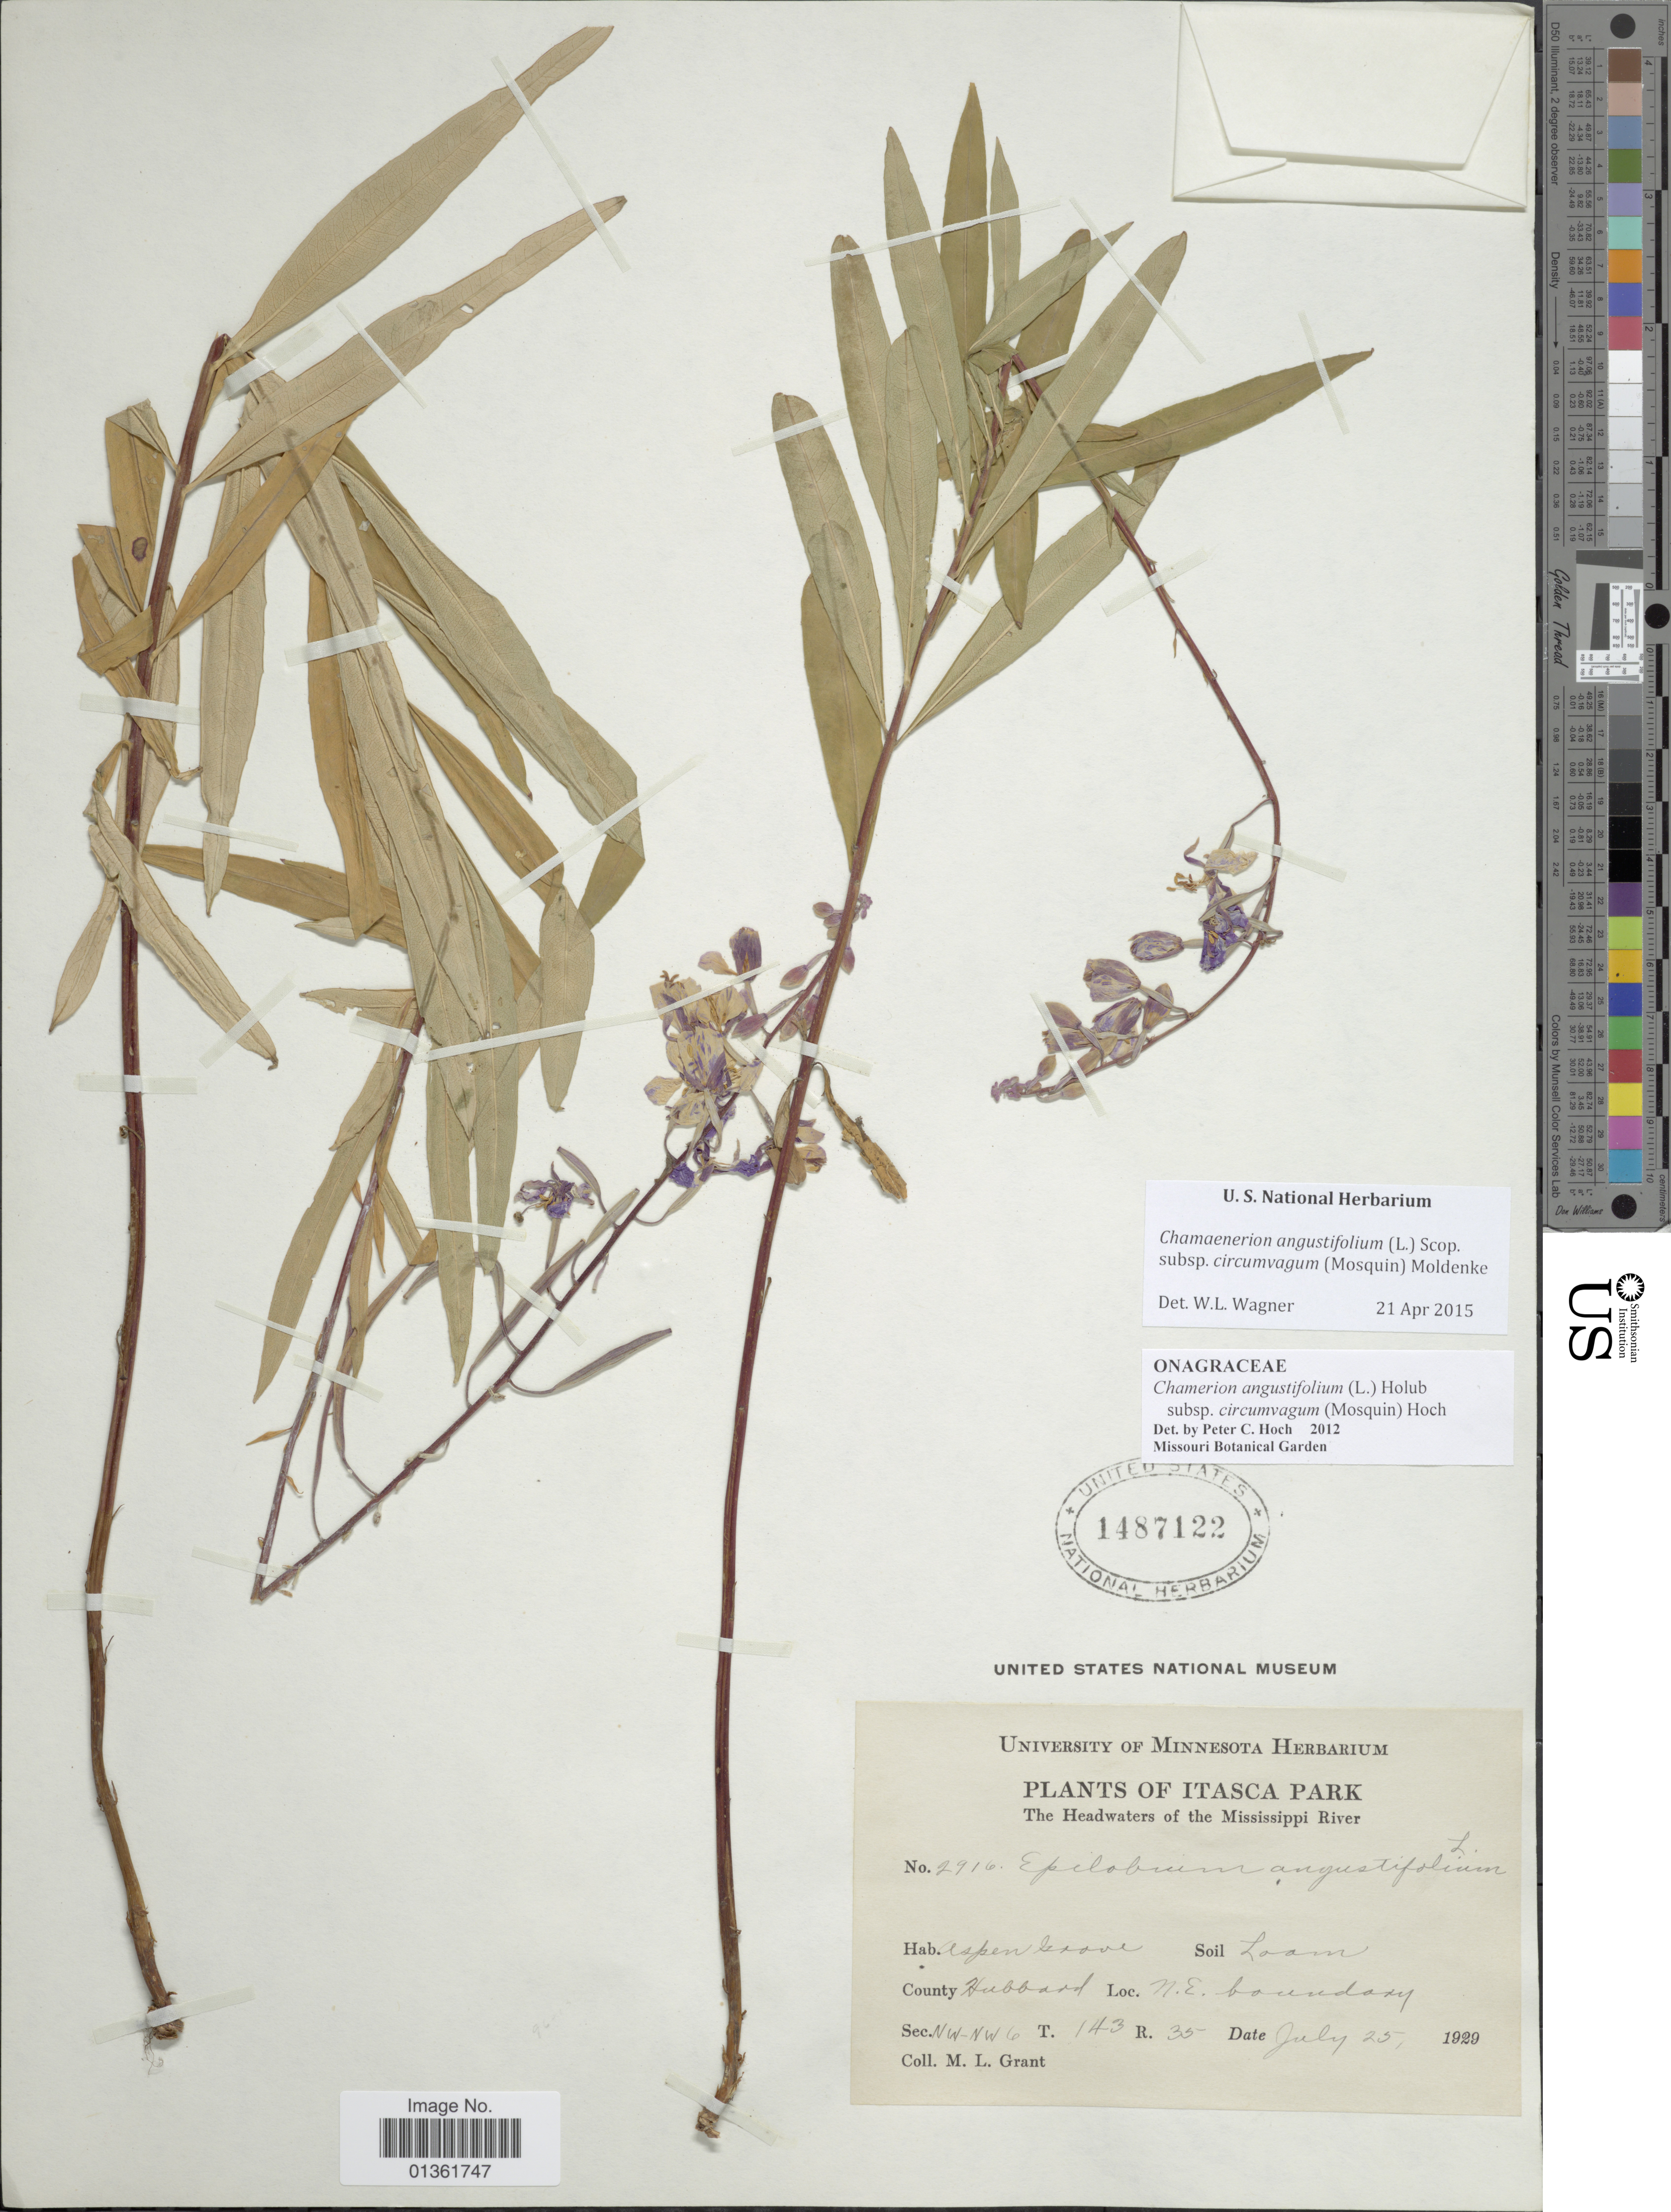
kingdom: Plantae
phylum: Tracheophyta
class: Magnoliopsida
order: Myrtales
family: Onagraceae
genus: Chamaenerion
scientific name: Chamaenerion angustifolium subsp. circumvagum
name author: (Mosquin) Moldenke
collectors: M. L. Grant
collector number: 2916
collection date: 1929-07-25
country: United States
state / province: Minnesota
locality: Itasca Park;. The Headwaters of Mississippi River. County Hubbard. N.E. boundary.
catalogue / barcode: US 1487122